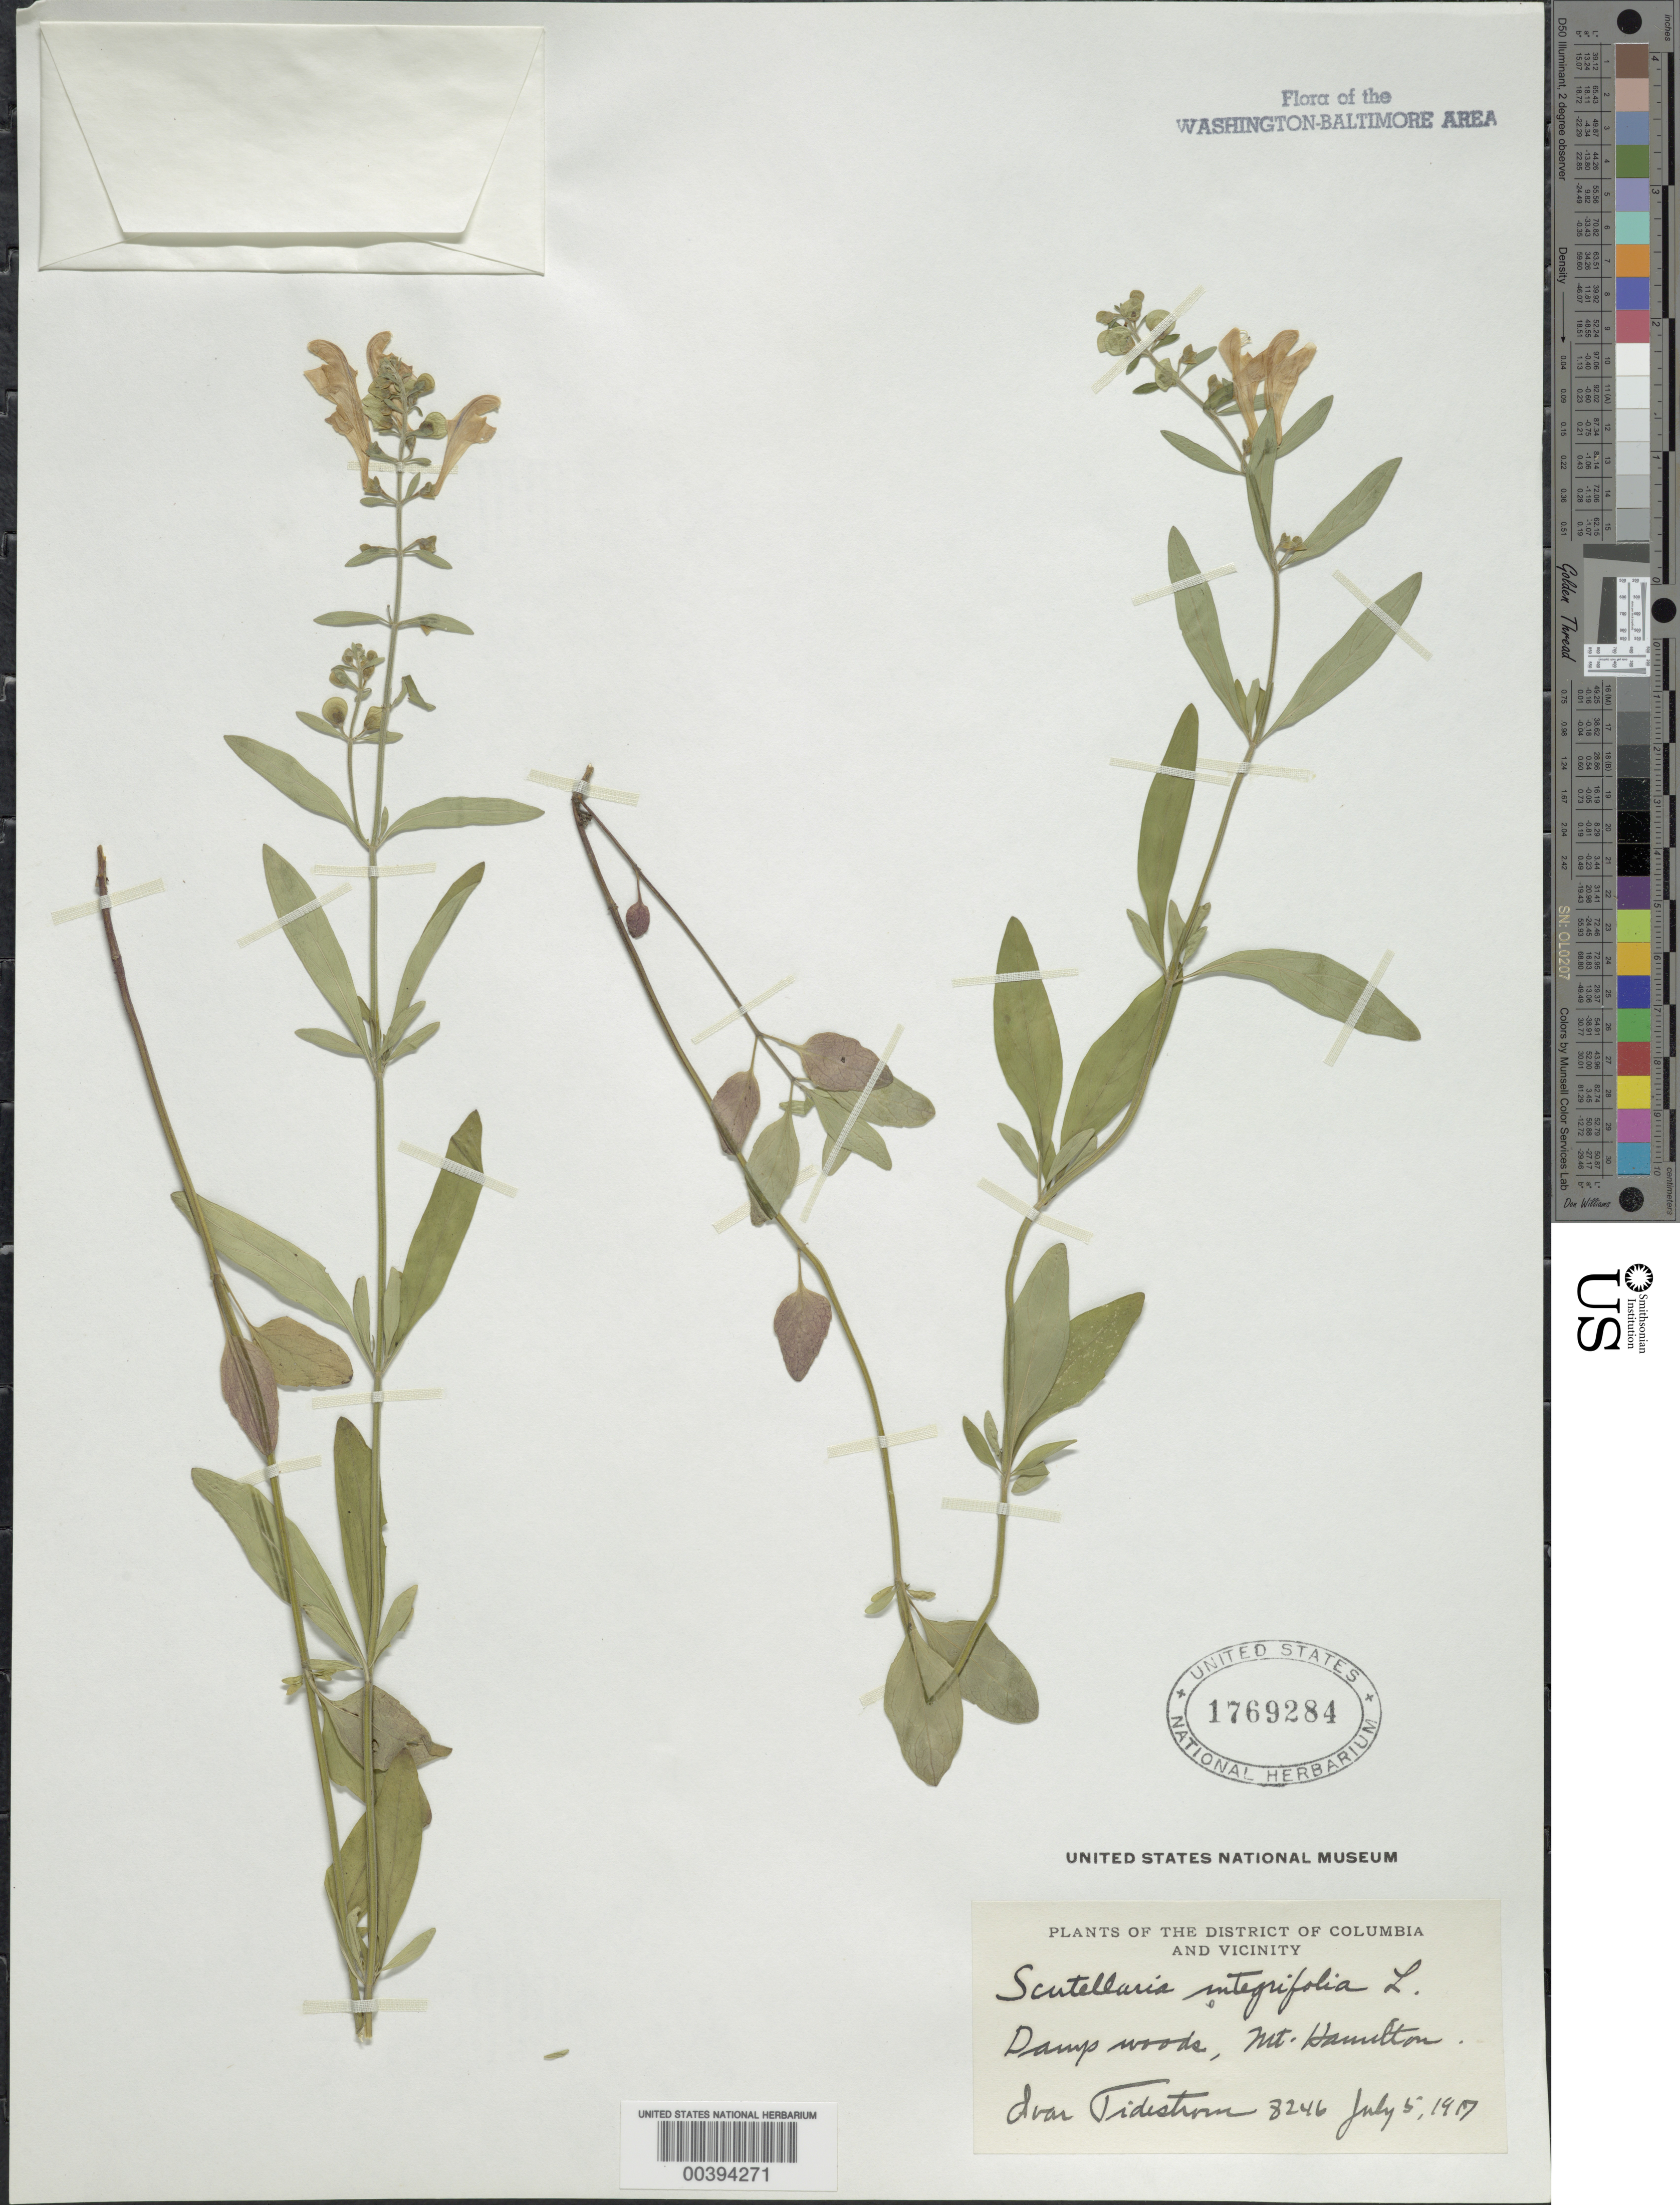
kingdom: Plantae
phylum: Tracheophyta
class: Magnoliopsida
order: Lamiales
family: Lamiaceae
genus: Scutellaria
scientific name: Scutellaria integrifolia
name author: L.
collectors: I. F. Tidestrom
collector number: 8246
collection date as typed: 05 Jul 1917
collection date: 1917-07-05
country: United States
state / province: District of Columbia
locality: Mount Hamilton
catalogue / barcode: US 1769284